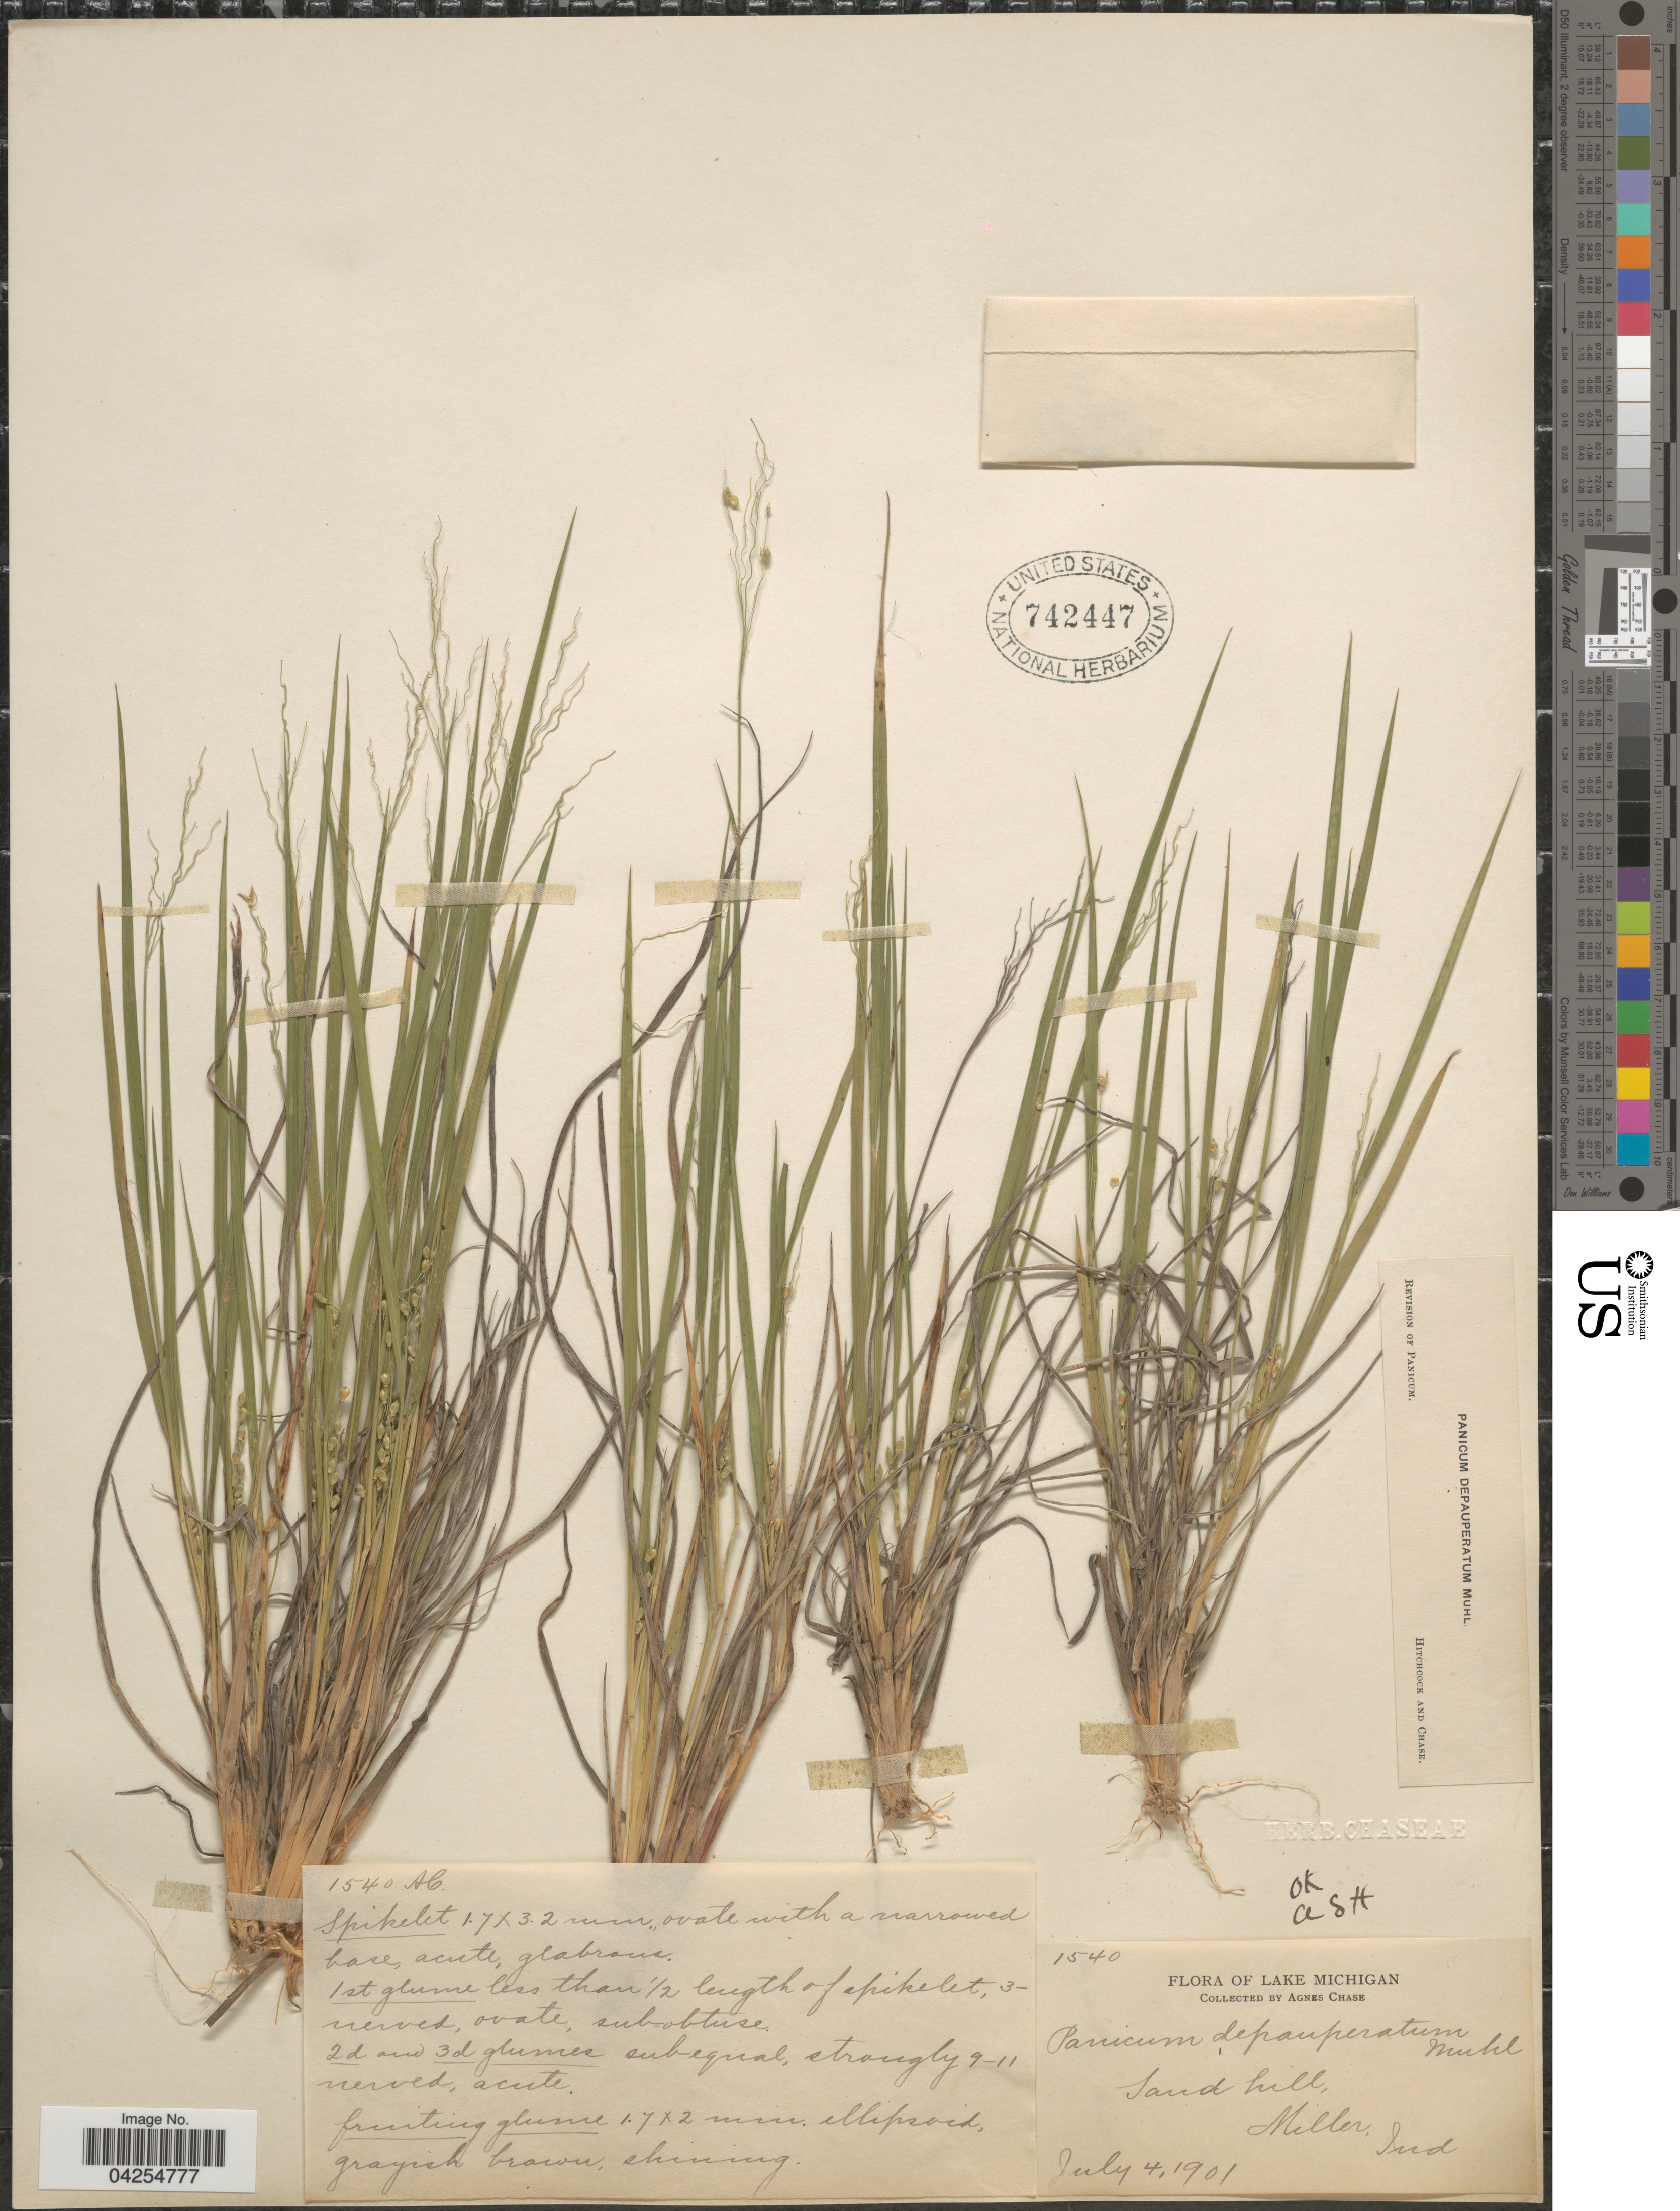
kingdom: Plantae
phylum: Tracheophyta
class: Liliopsida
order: Poales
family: Poaceae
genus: Dichanthelium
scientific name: Dichanthelium depauperatum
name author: (Muhl.) Gould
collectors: A. Chase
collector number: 1540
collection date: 1901-07-04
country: United States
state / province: Indiana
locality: Lake Michigan. Miller.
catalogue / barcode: US 742447